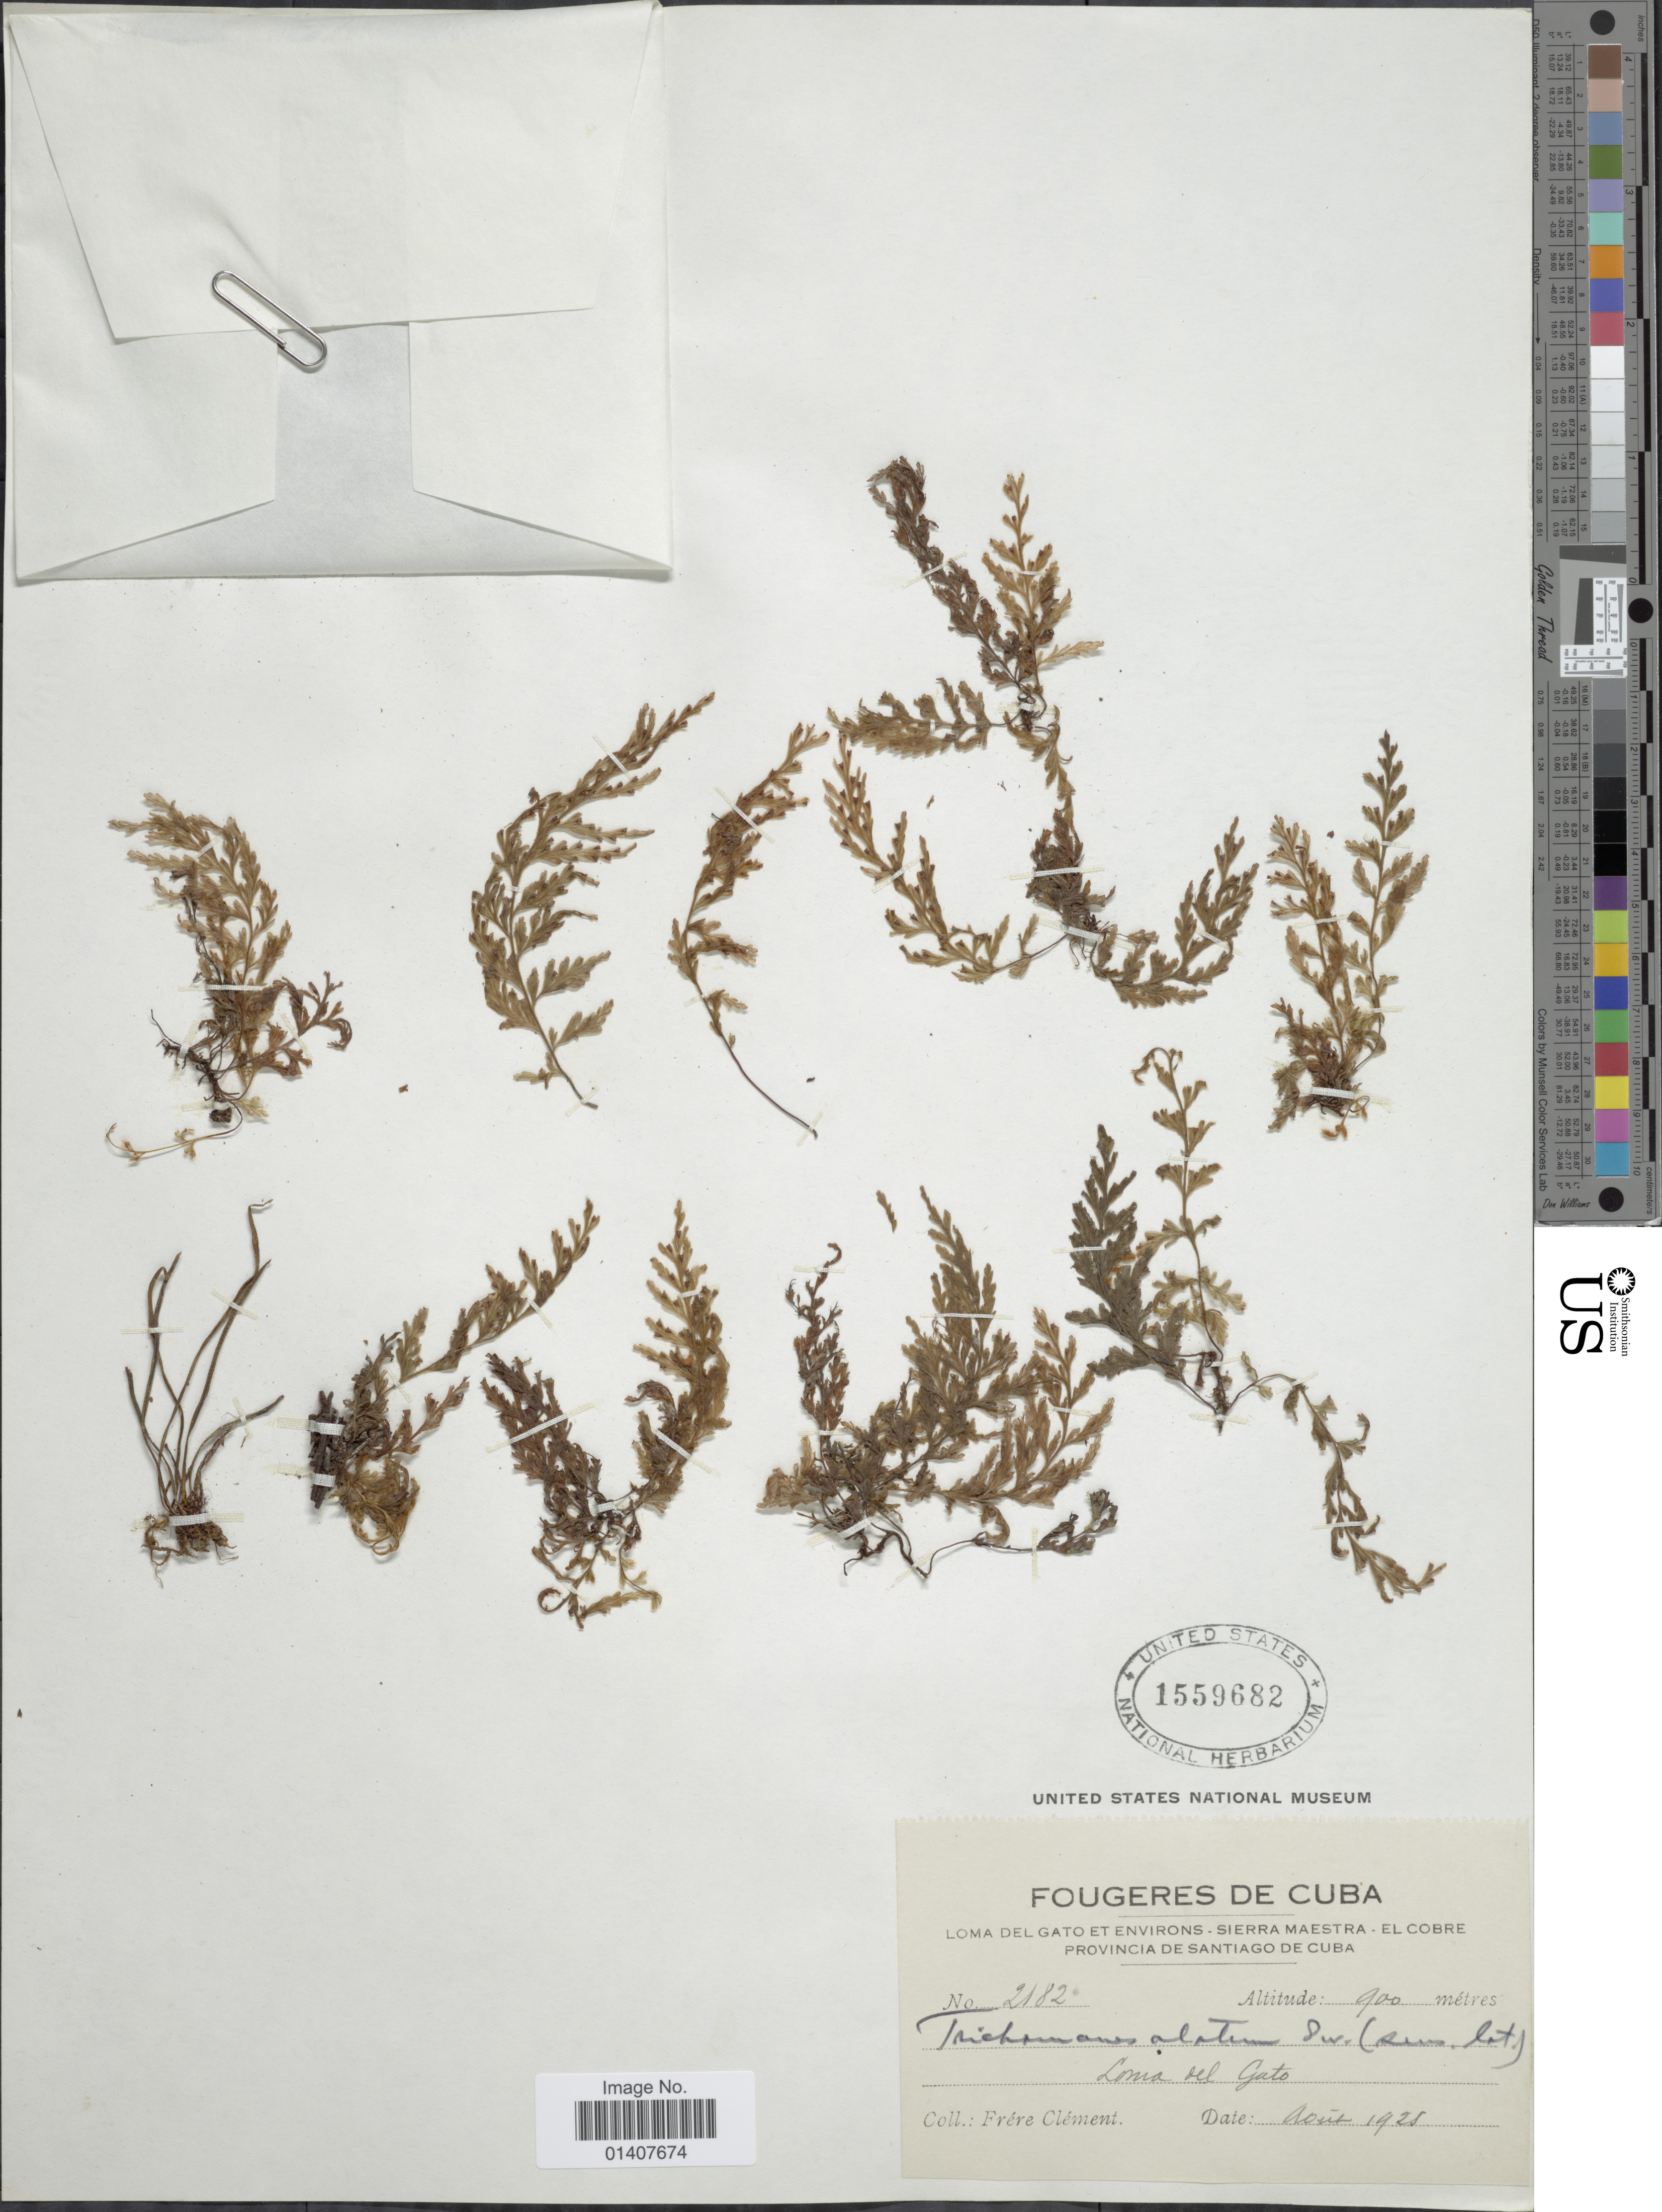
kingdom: Plantae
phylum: Tracheophyta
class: Polypodiopsida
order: Hymenophyllales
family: Hymenophyllaceae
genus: Trichomanes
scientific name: Trichomanes alatum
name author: Sw.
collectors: B. Clement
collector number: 2182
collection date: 1921-08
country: Cuba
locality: Loma del Gato et environs Sierra Maestra El Cobre provincia de Santiago de Cuba, Loma del Gato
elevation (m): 900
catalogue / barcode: US 1559682